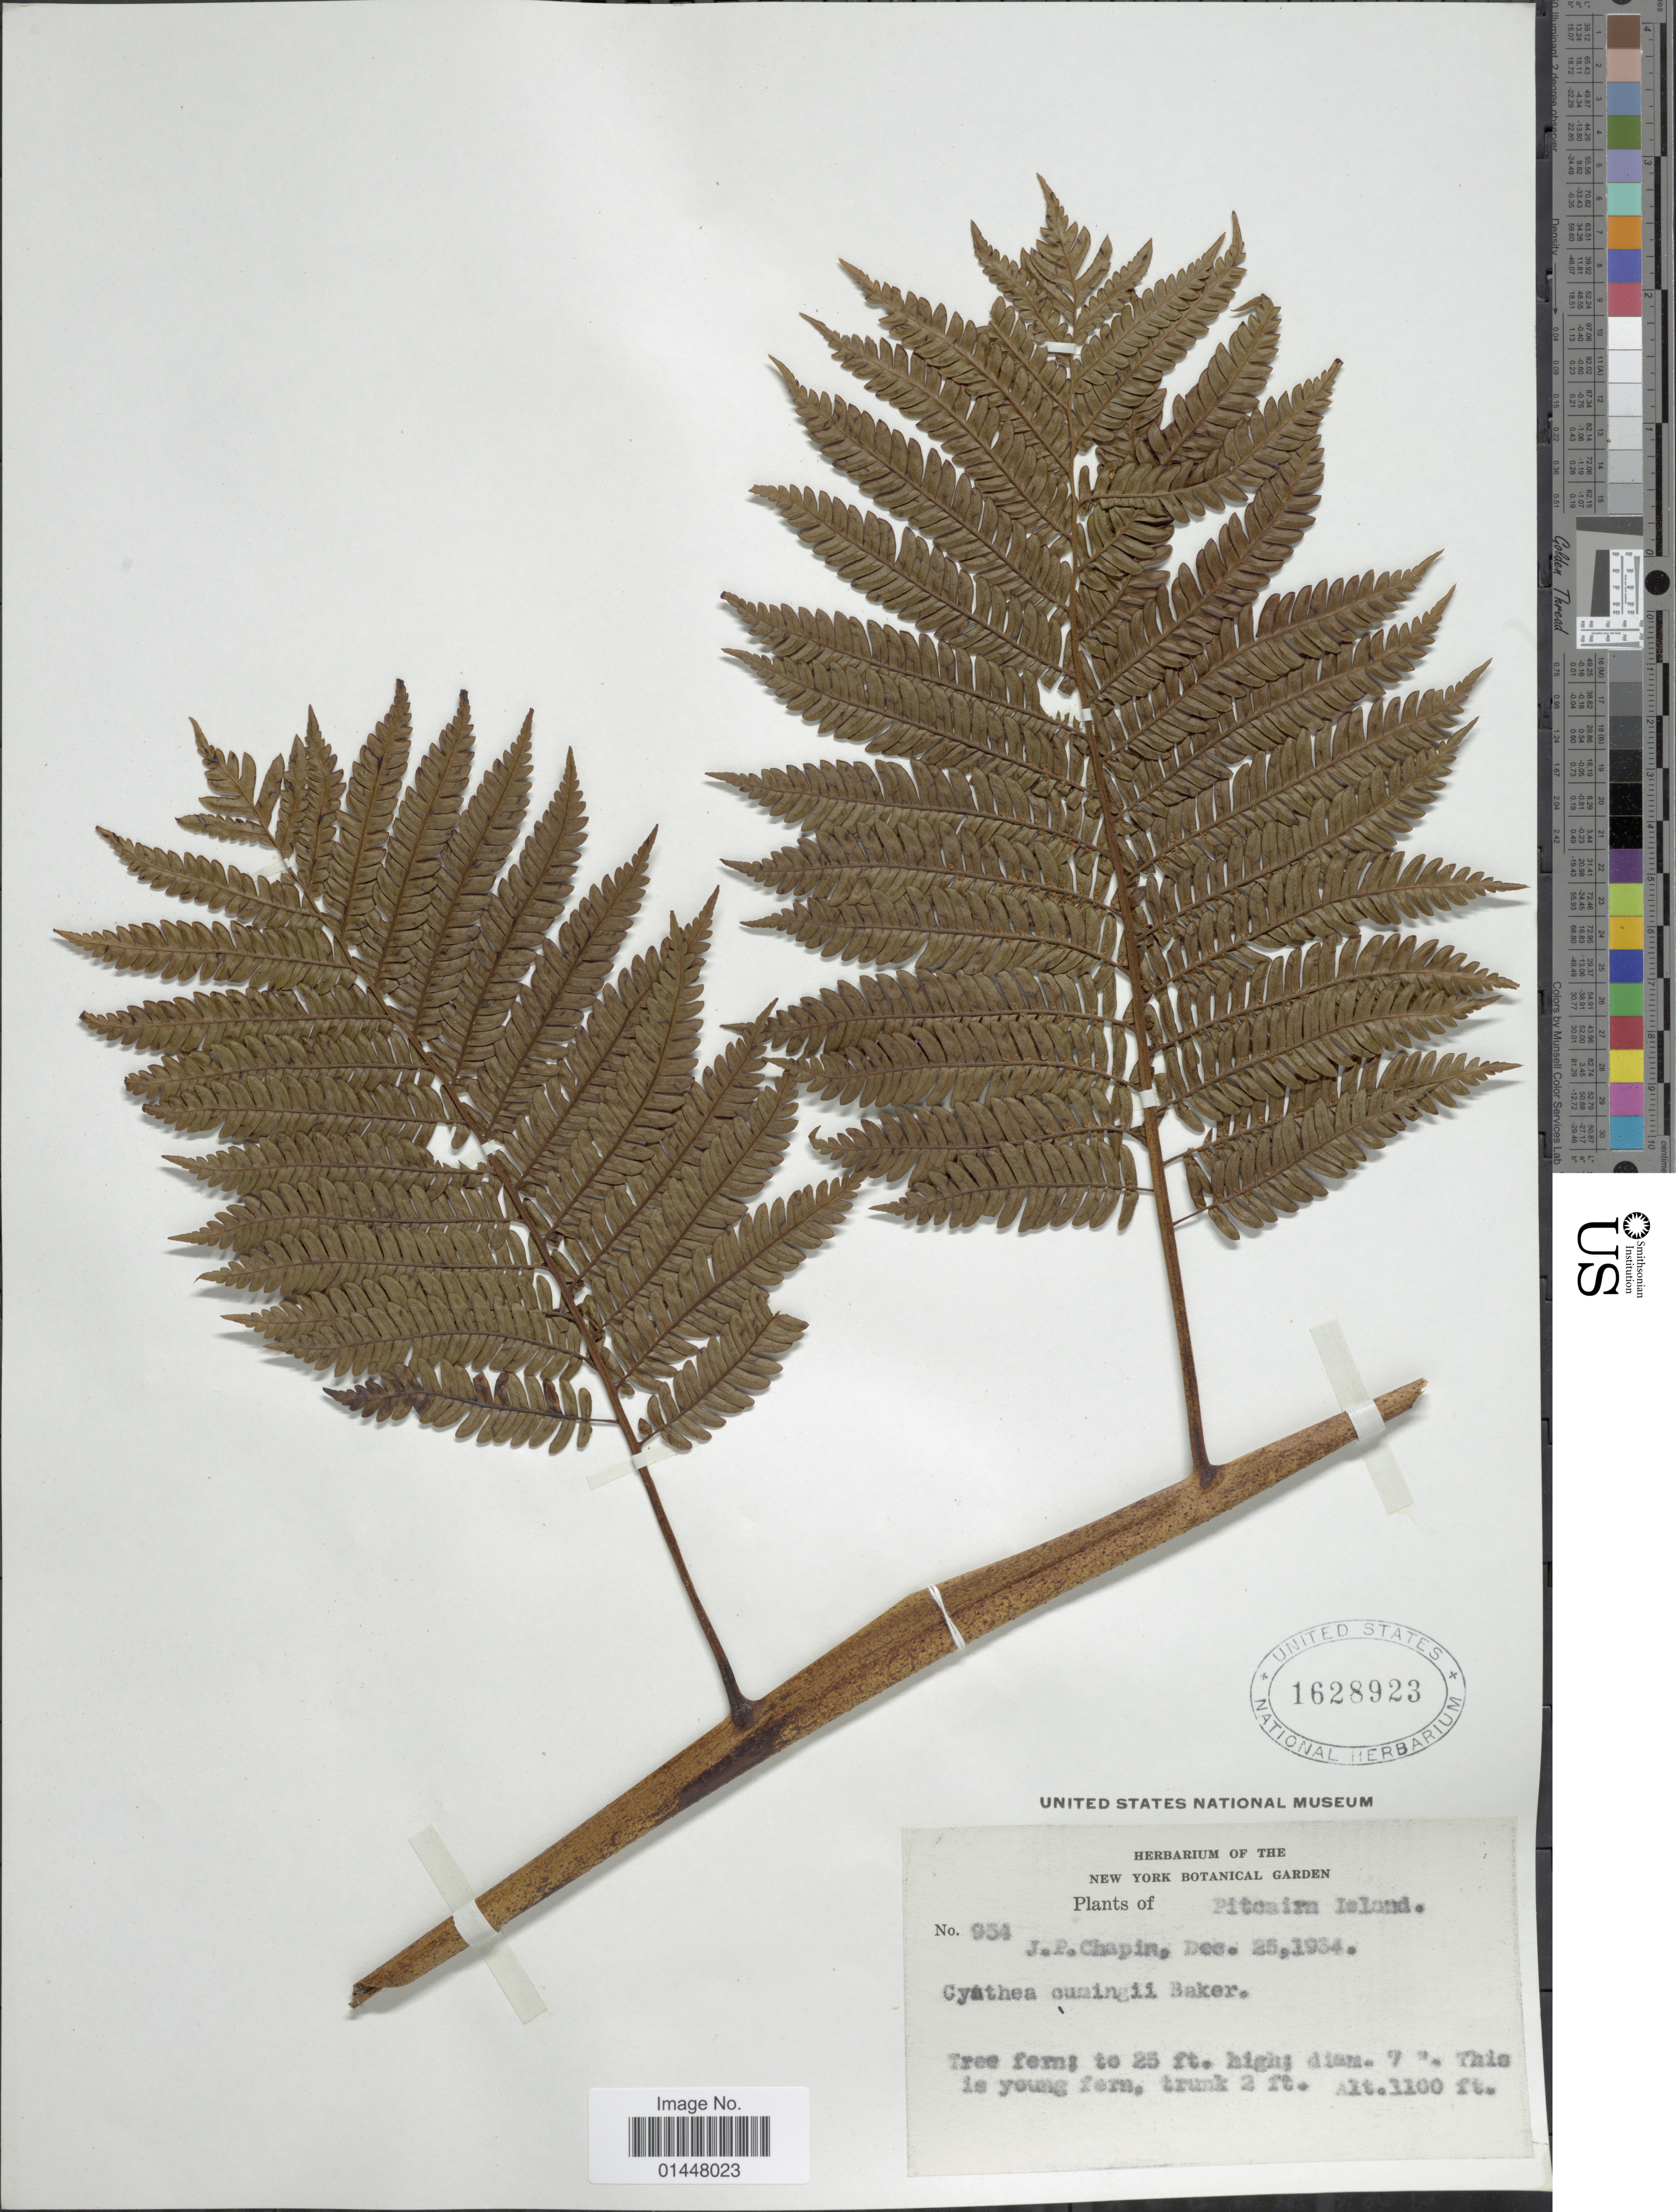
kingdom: Plantae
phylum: Tracheophyta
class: Polypodiopsida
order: Cyatheales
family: Cyatheaceae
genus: Sphaeropteris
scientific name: Sphaeropteris medullaris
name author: (G. Forst.) Bernh.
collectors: J. Chapin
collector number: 954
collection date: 1934-12-25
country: Pitcairn Islands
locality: Pitcairn Island.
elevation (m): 335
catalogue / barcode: US 1628923